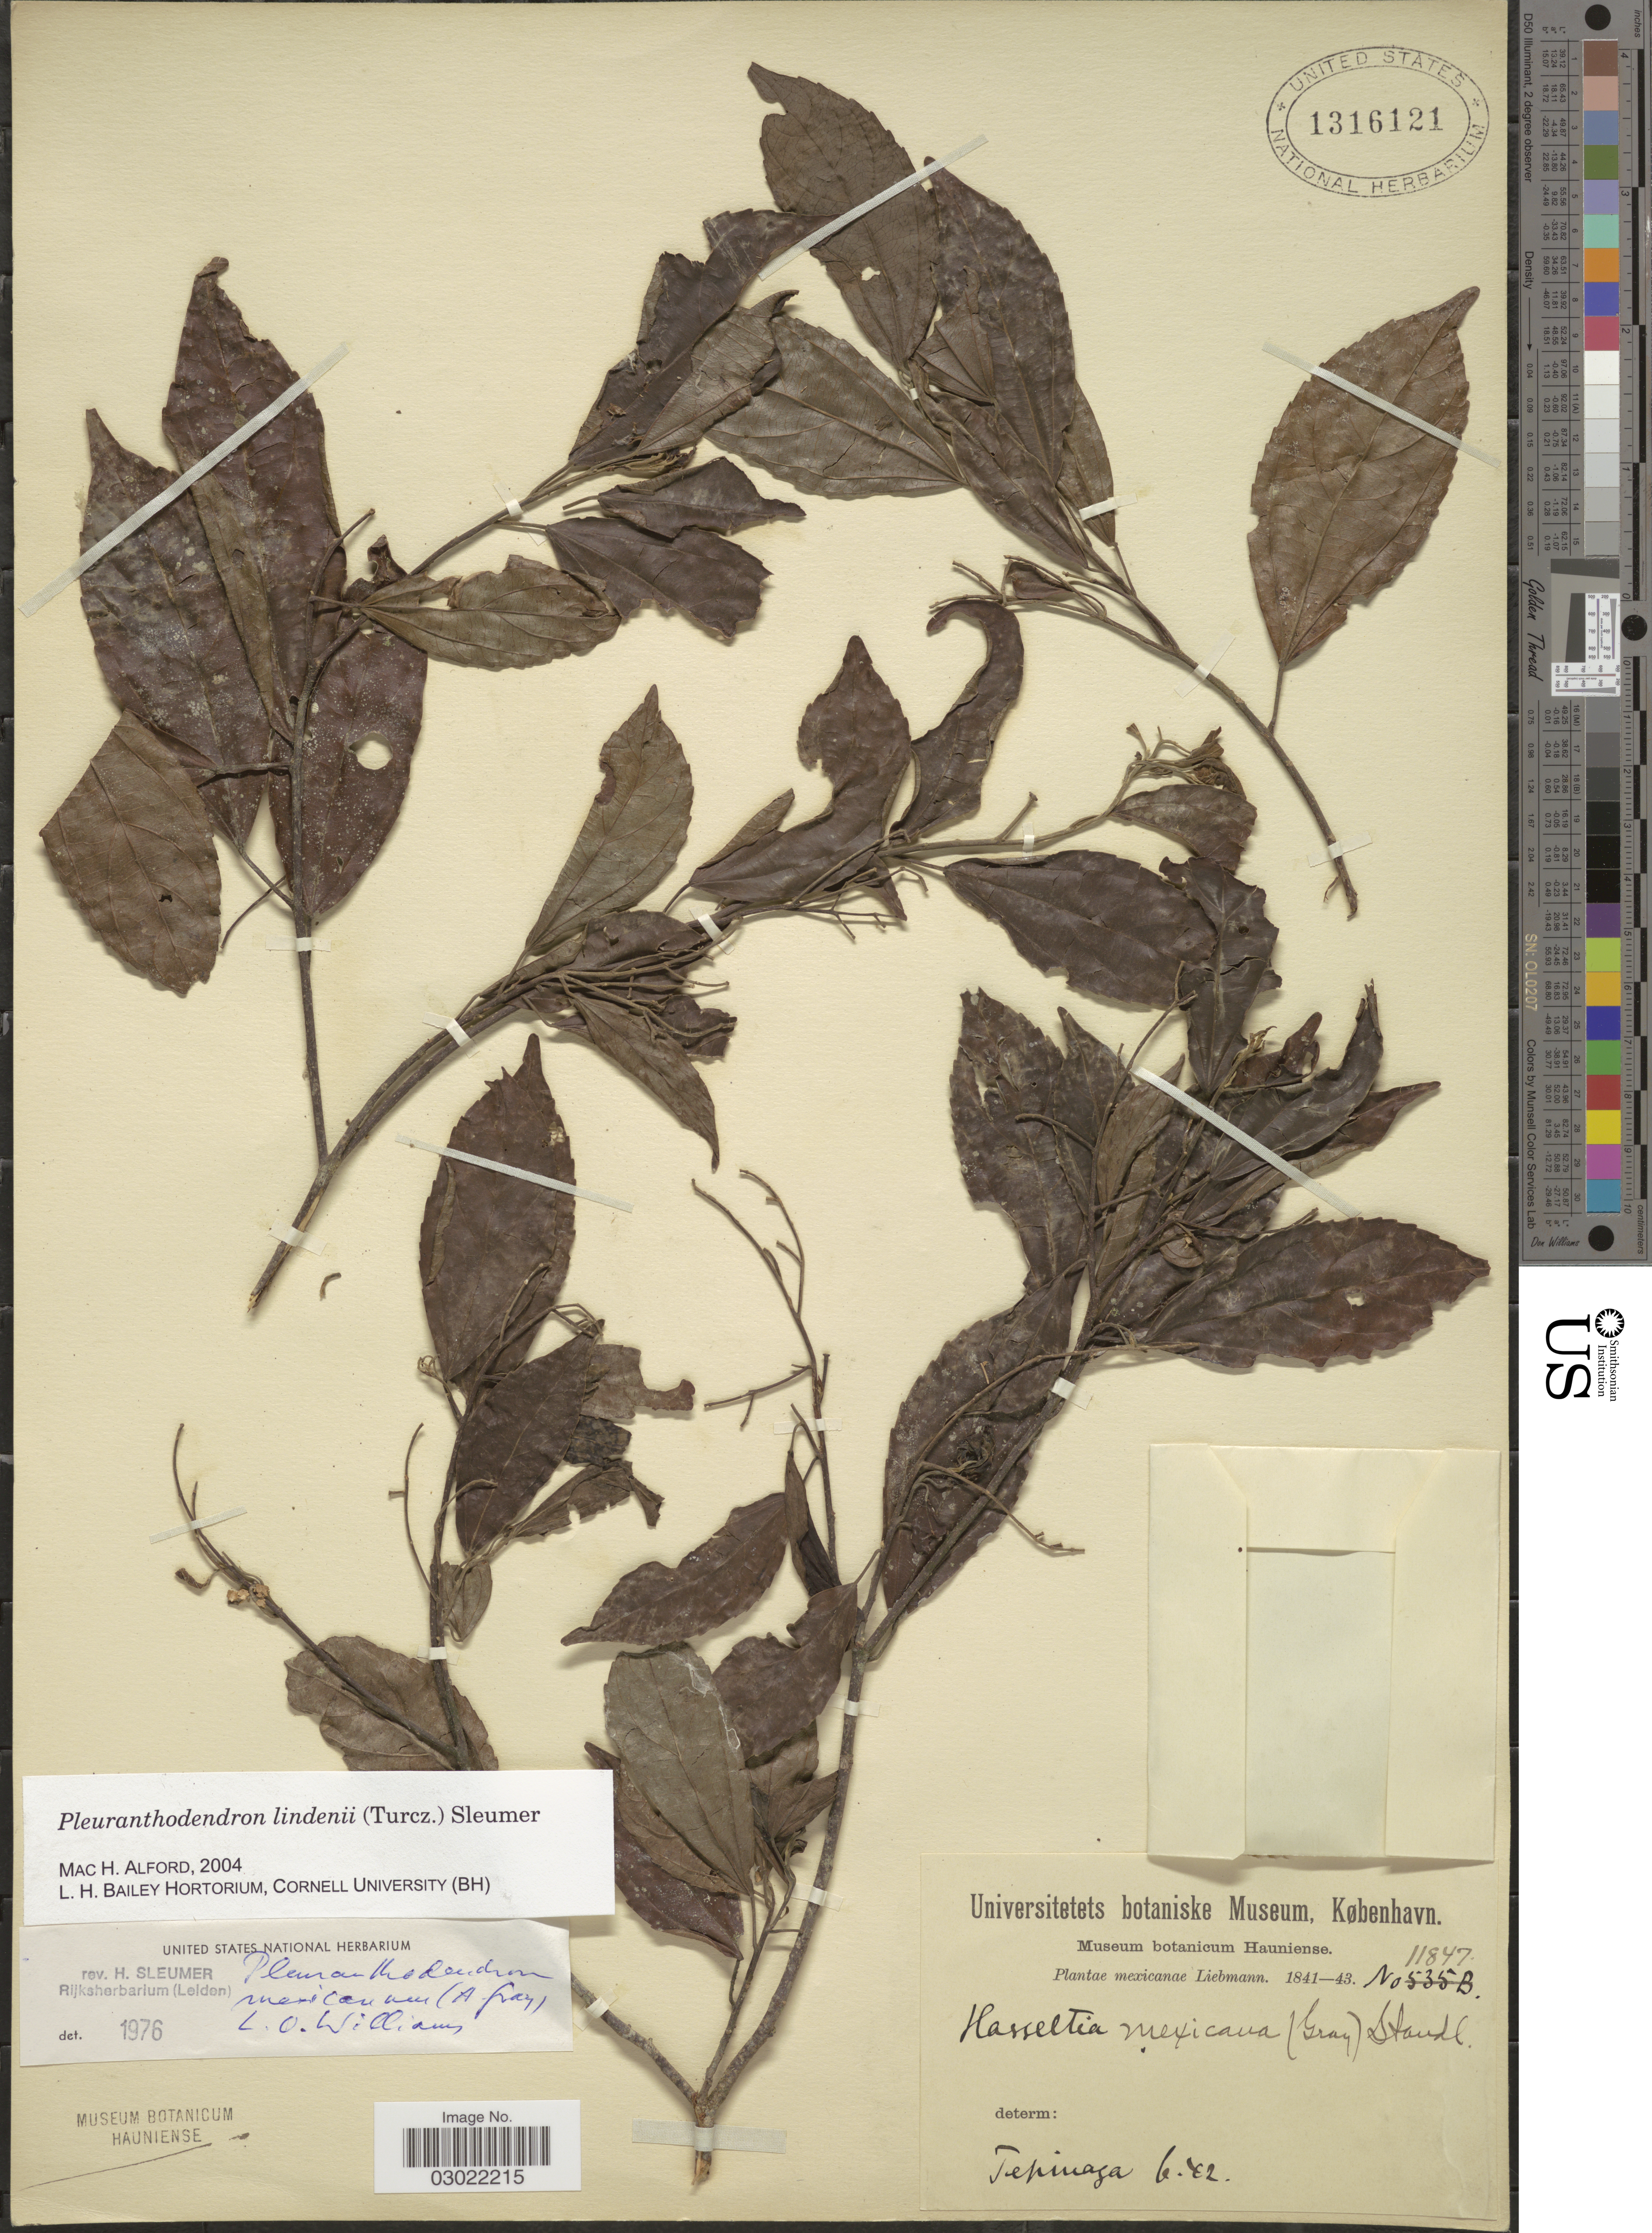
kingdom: Plantae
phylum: Tracheophyta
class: Magnoliopsida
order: Malpighiales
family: Salicaceae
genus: Pleuranthodendron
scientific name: Pleuranthodendron lindenii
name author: (Turcz.) Sleumer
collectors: Liebmann, --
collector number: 11847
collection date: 1842-06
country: Mexico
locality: Mexicanae. Tepinaza [interpreted].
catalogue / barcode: US 1316121